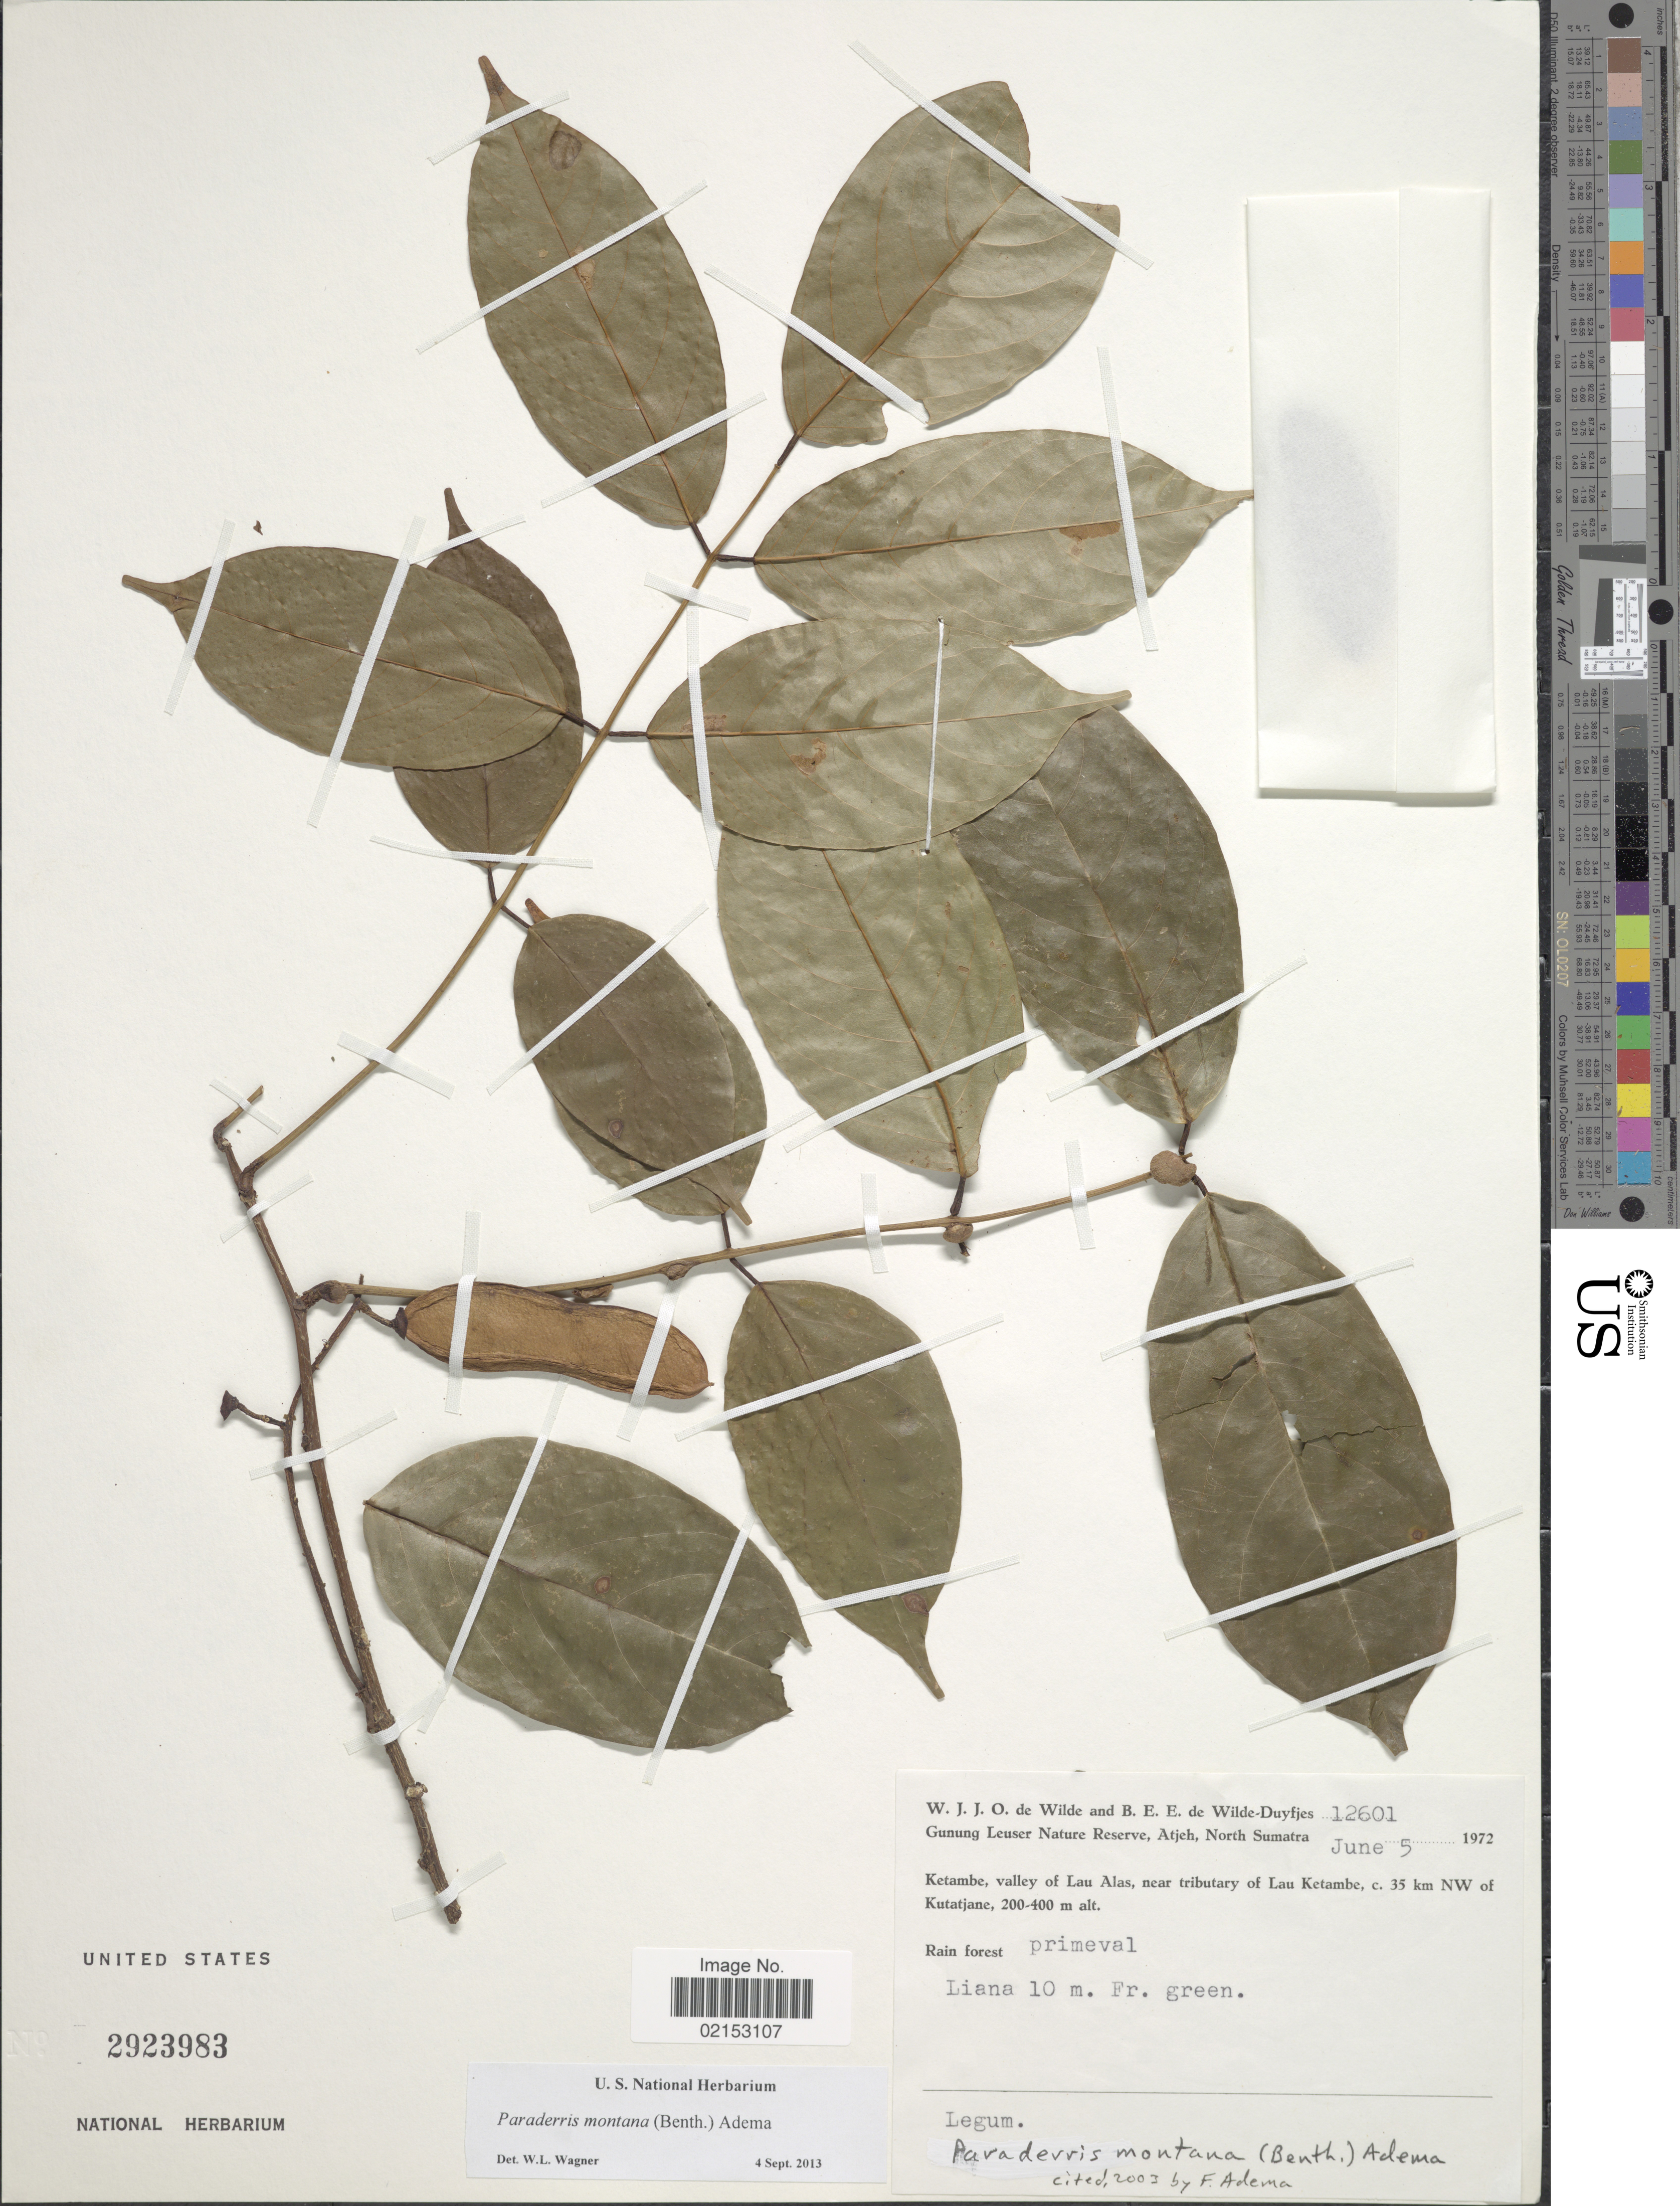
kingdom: Plantae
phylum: Tracheophyta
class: Magnoliopsida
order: Fabales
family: Fabaceae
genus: Derris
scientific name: Derris montana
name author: Benth.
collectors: W. J. de Wilde & B. E. de Wilde-Duyfjes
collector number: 12601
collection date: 1972-06-05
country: Indonesia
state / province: Sumatra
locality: Ketambe, valley of Lau Alas, near tributary of Lau Ketambe, c. 35 km NW of Kutatjane, rain forest, primeval.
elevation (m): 200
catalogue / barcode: US 2923983